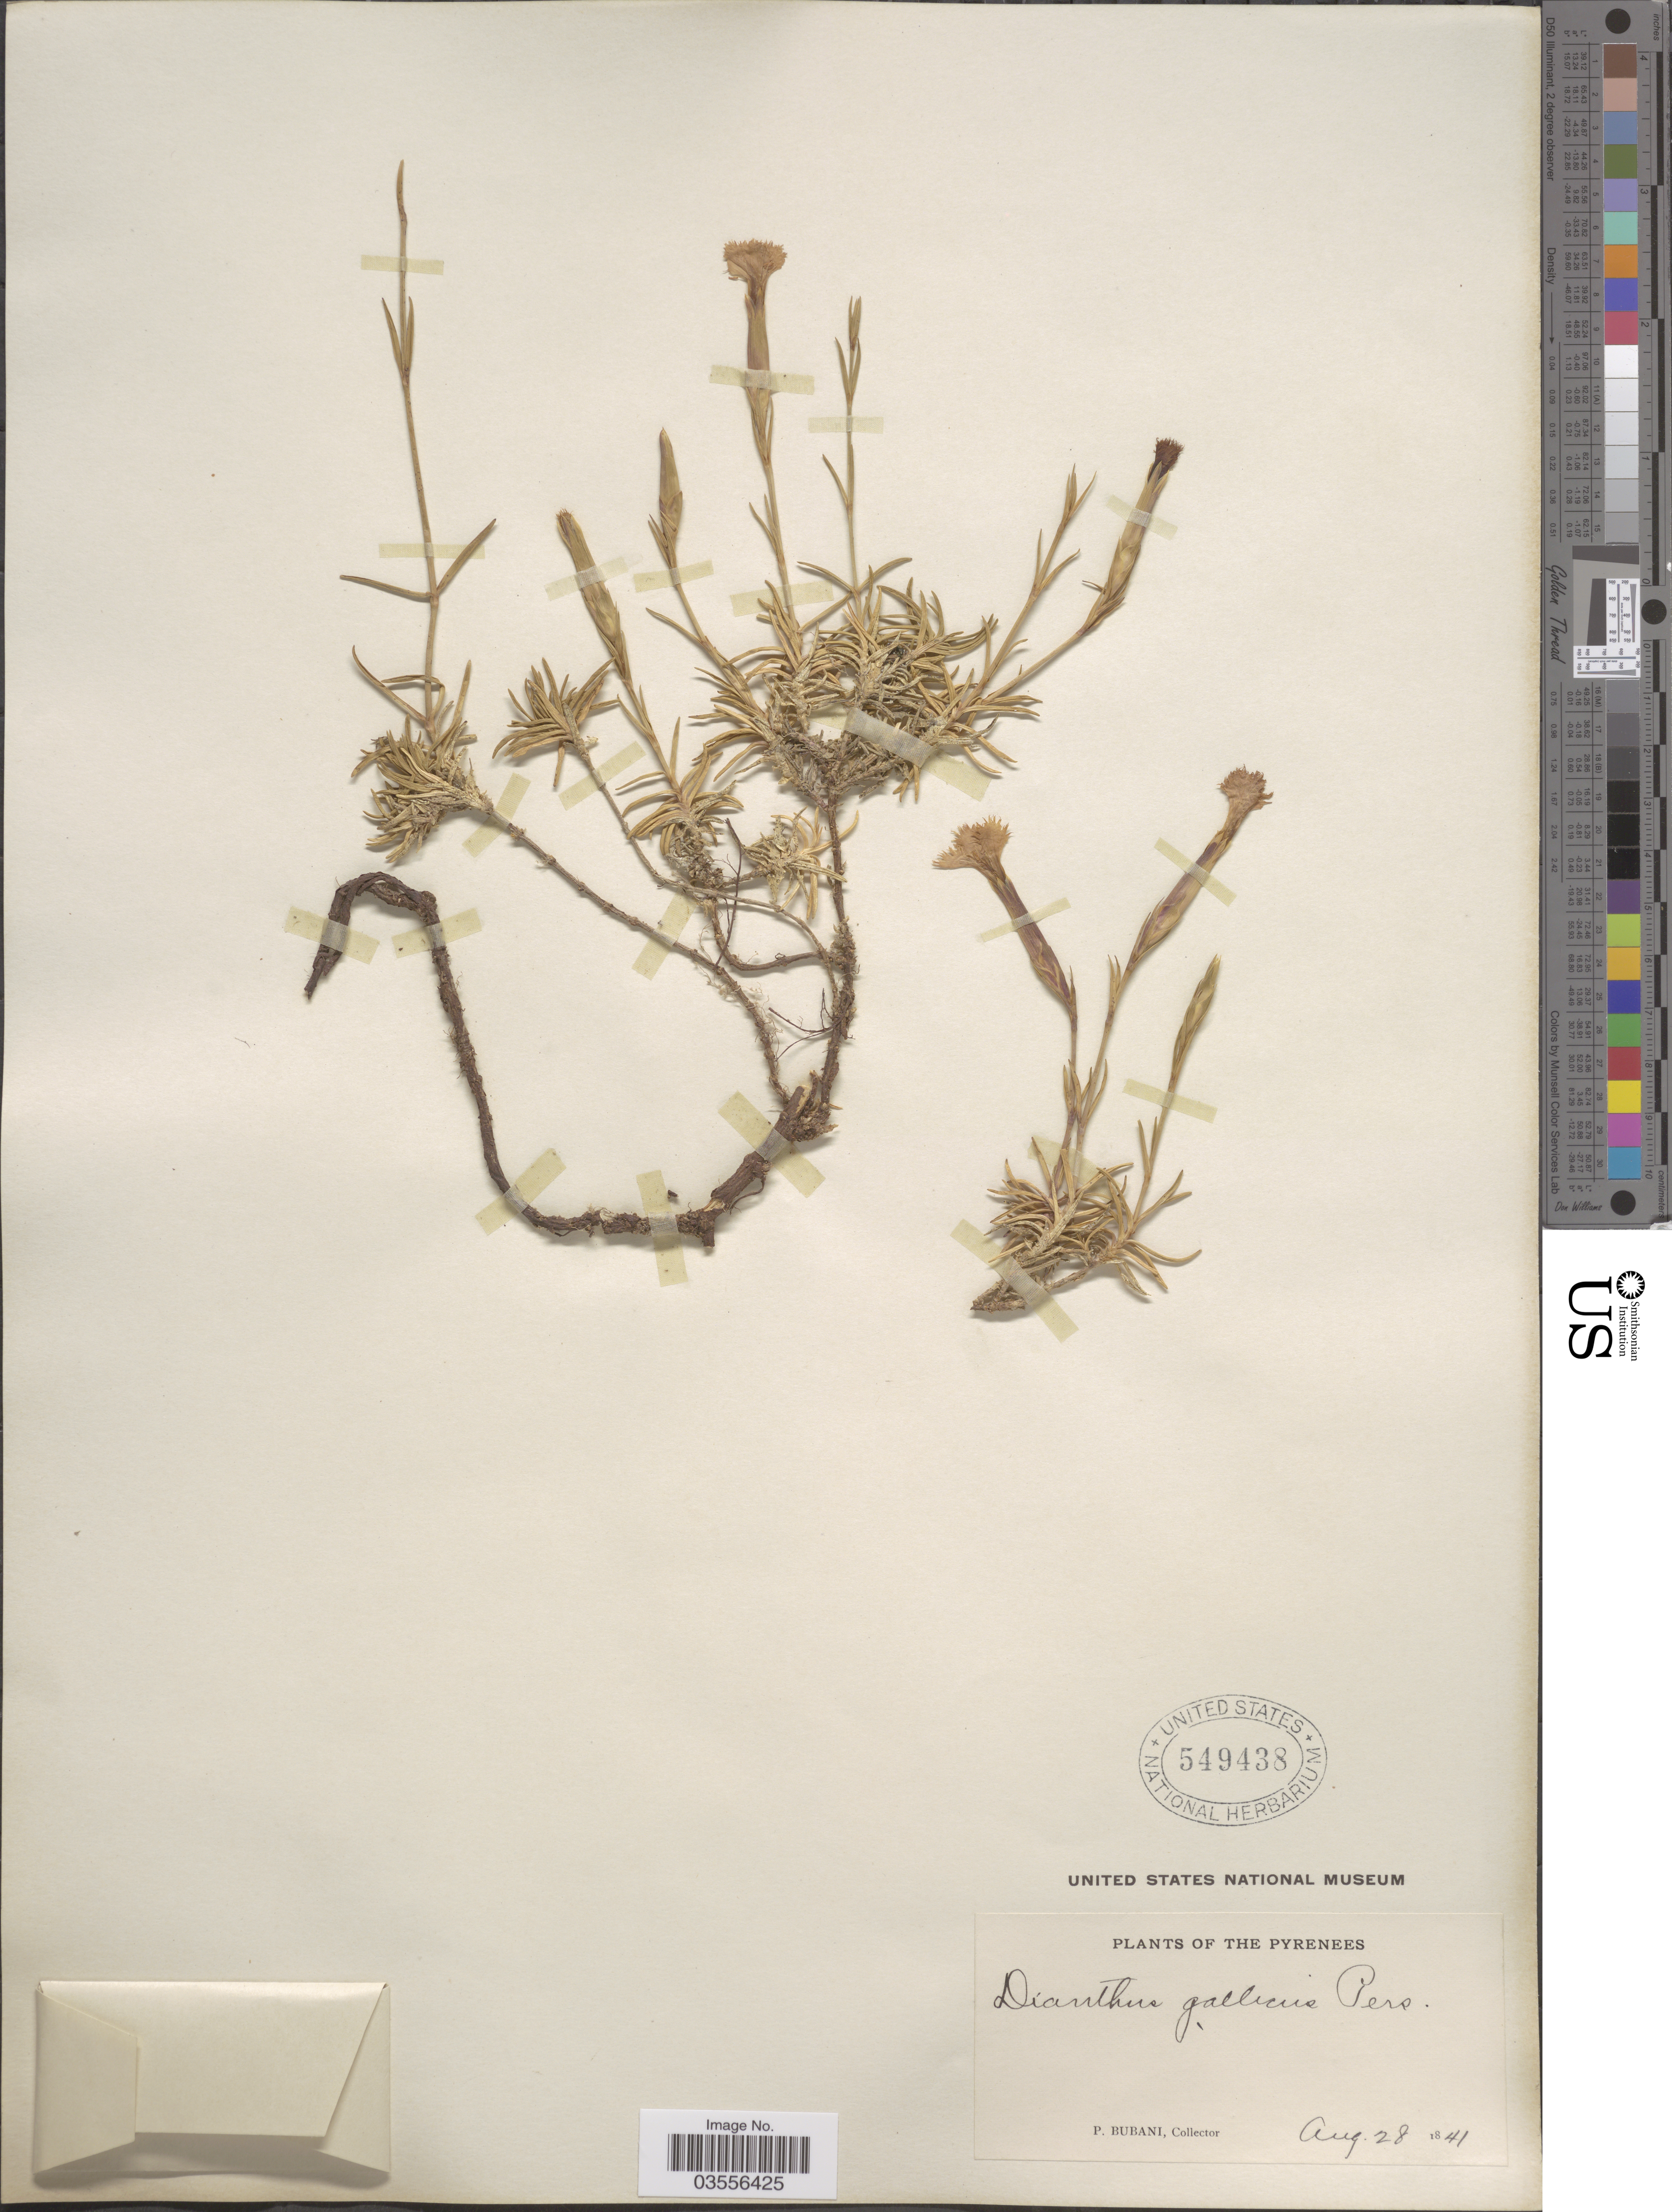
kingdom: Plantae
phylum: Tracheophyta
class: Magnoliopsida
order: Caryophyllales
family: Caryophyllaceae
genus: Dianthus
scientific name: Dianthus gallicus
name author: Pers.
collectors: P. Bubani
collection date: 1841-08-28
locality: The Pyrenees.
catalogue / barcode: US 549438